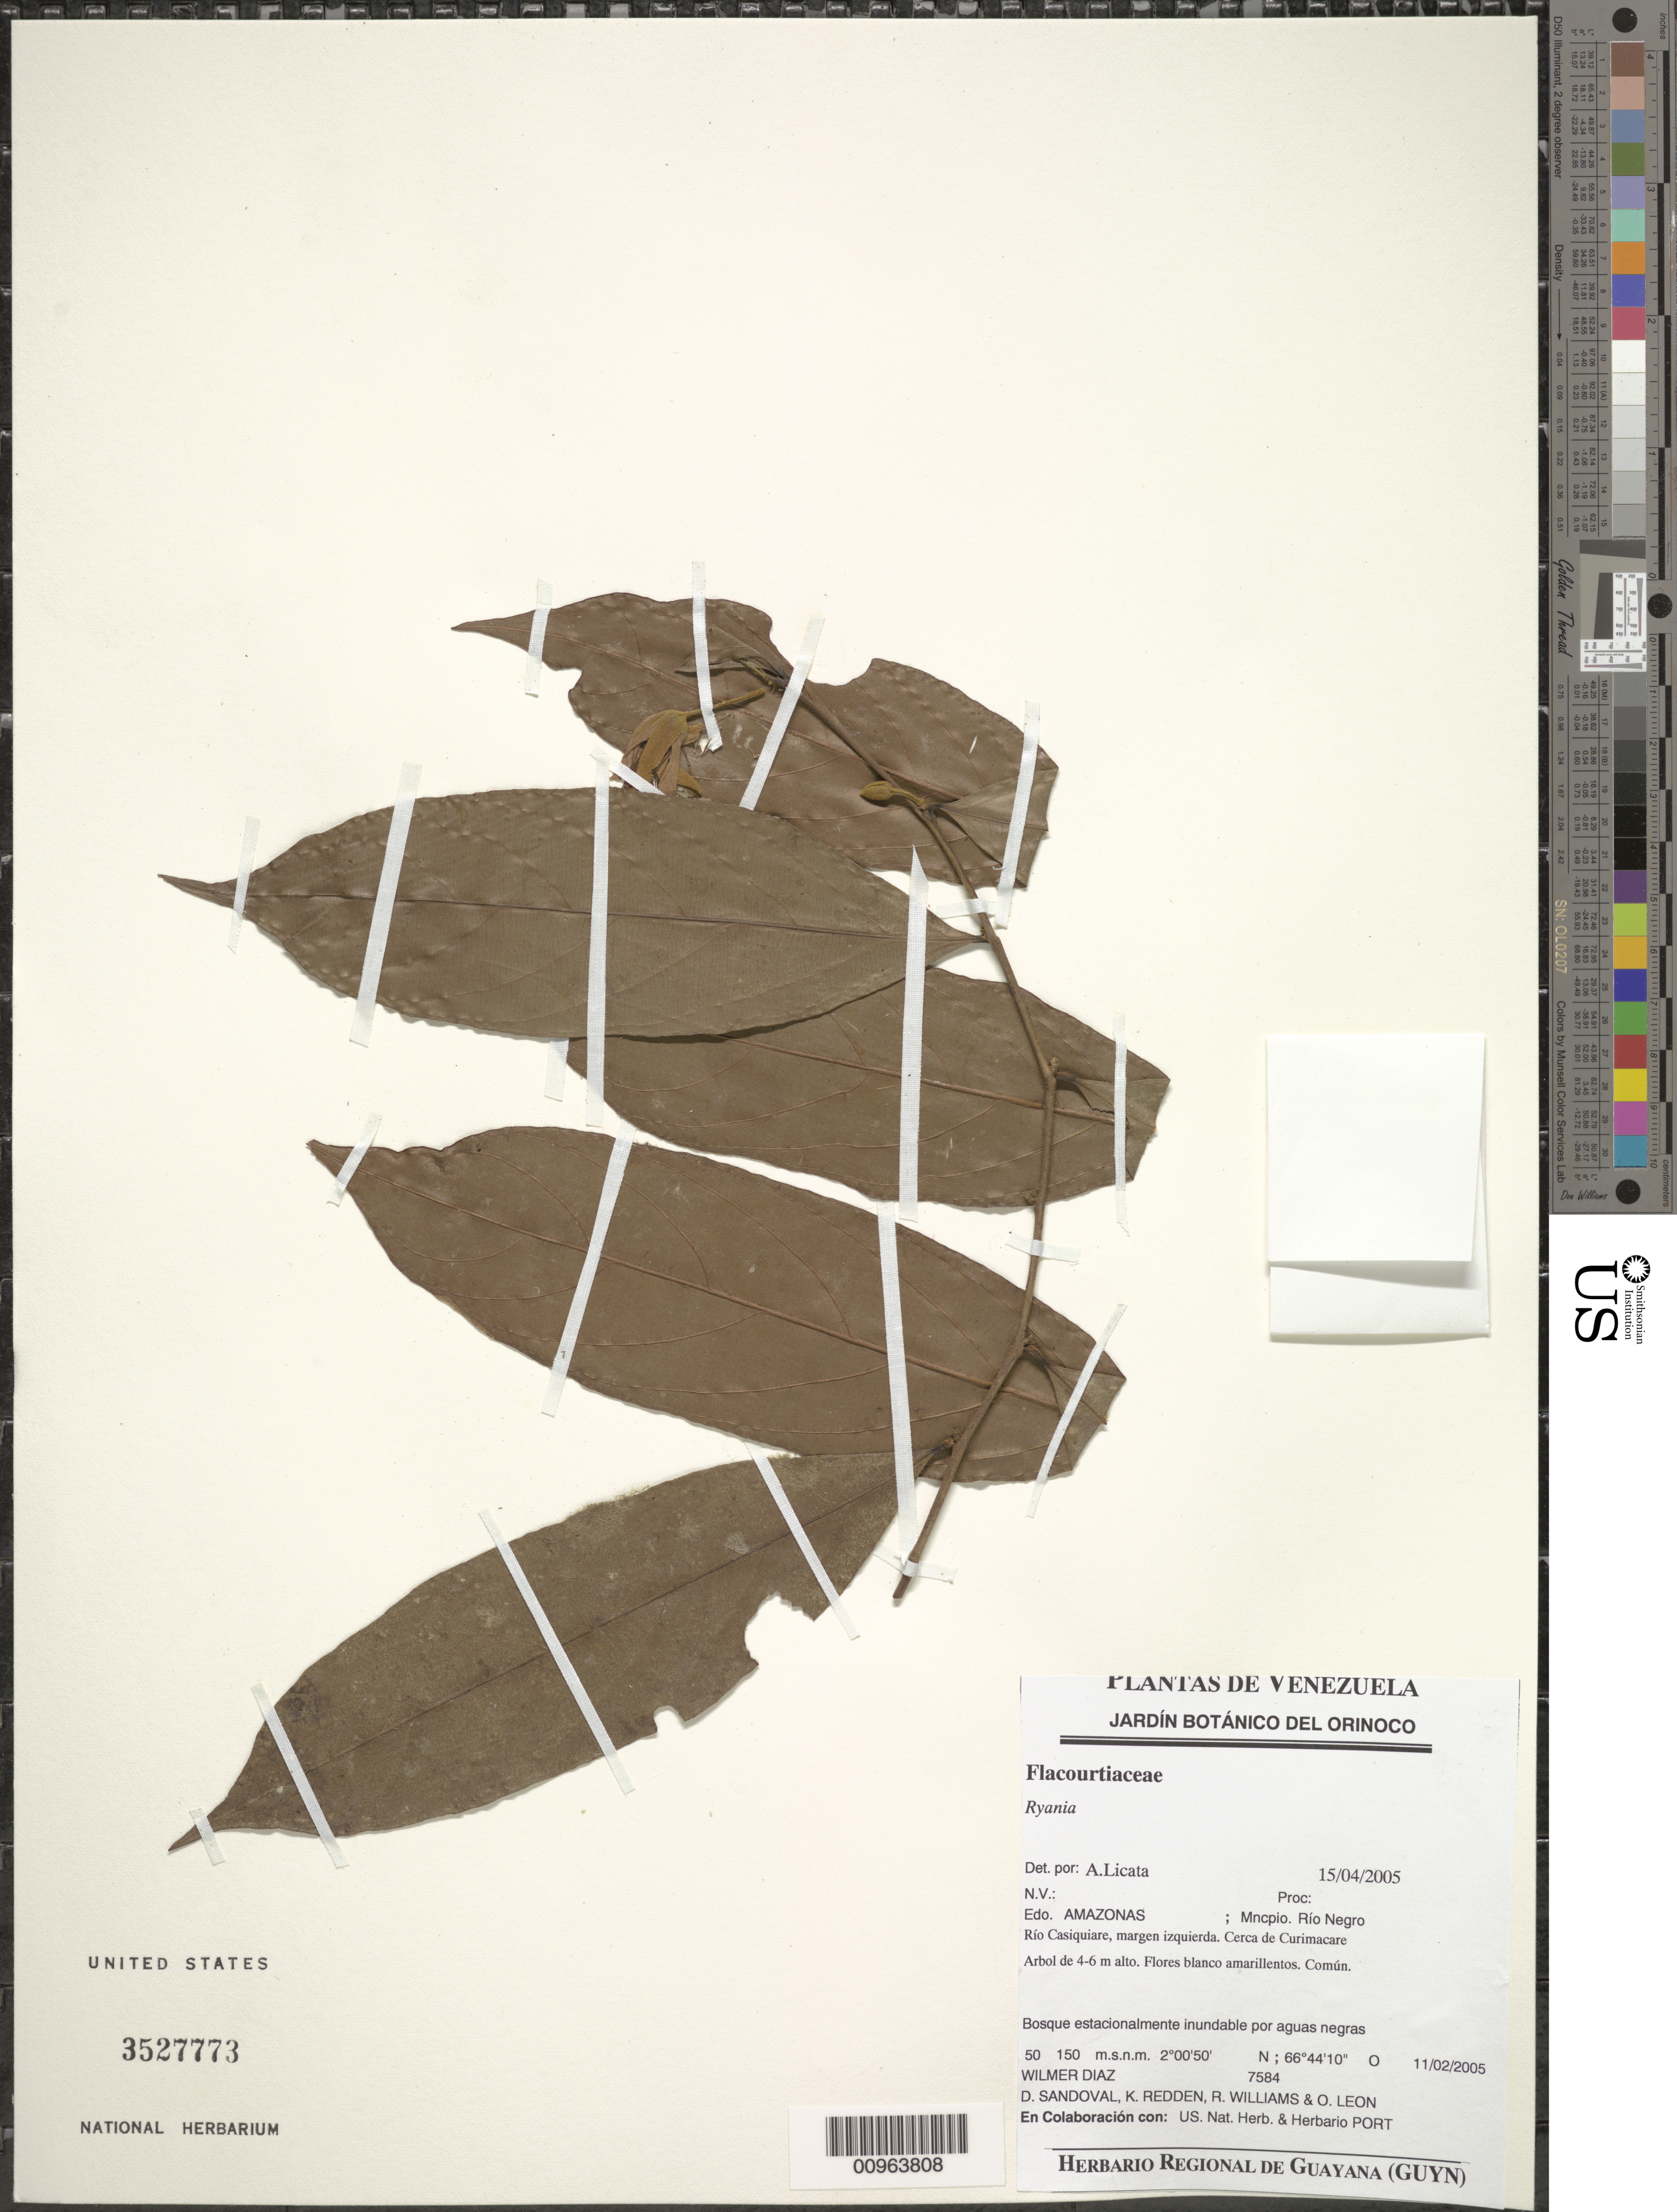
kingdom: Plantae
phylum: Tracheophyta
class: Magnoliopsida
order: Malpighiales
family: Salicaceae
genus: Ryania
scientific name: Ryania sp.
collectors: W. Díaz P., D. Sandoval, K. M. Redden, R. Williams & O. León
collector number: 7584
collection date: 2005-02-11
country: Venezuela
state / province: Amazonas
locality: Edo. Amazonas; Mncpio. Río Negro. Río Casiquiare, margen izquierda. Cerca de Curimacare.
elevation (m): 50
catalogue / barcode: US 3527773